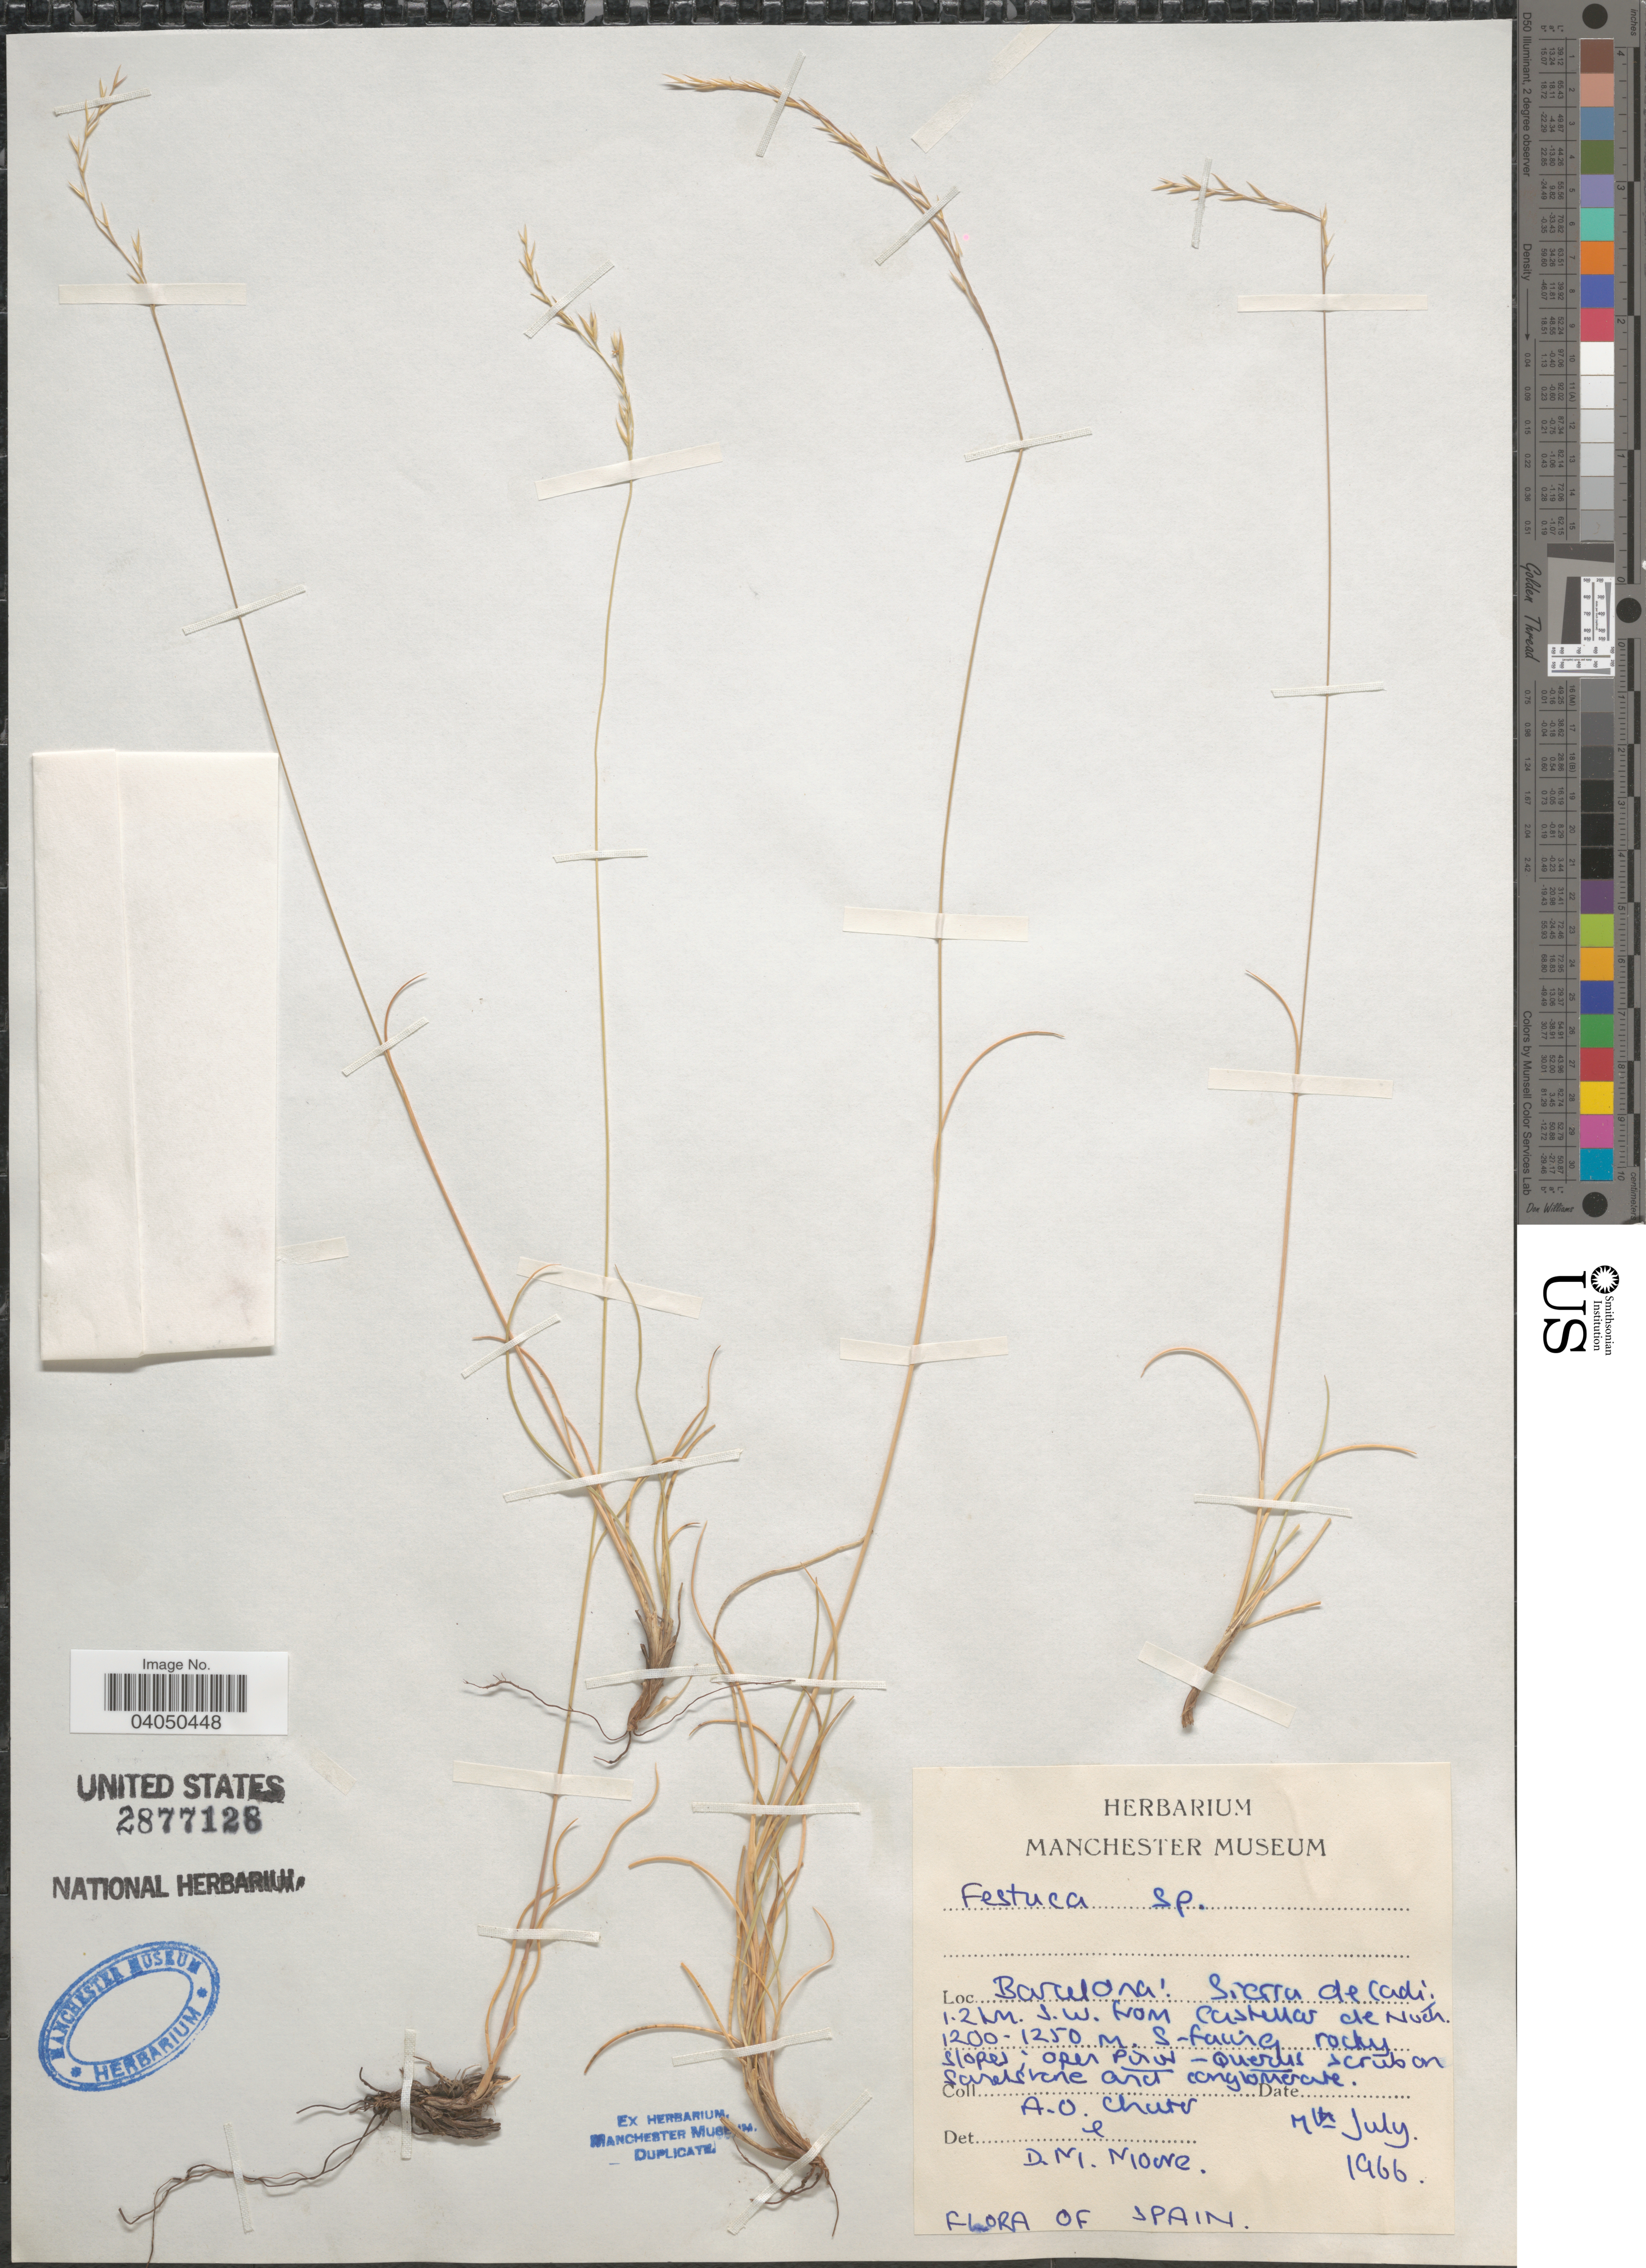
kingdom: Plantae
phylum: Tracheophyta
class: Liliopsida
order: Poales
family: Poaceae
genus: Festuca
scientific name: Festuca sp.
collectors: A. O. Chater & D. Moore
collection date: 1966-07-07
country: Spain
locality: Barcelona: Sierra de Cadi. 1.2 km. S.W. from Castellar de Nuch. S-facing rocky slopes.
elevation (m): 1200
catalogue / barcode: US 2877128